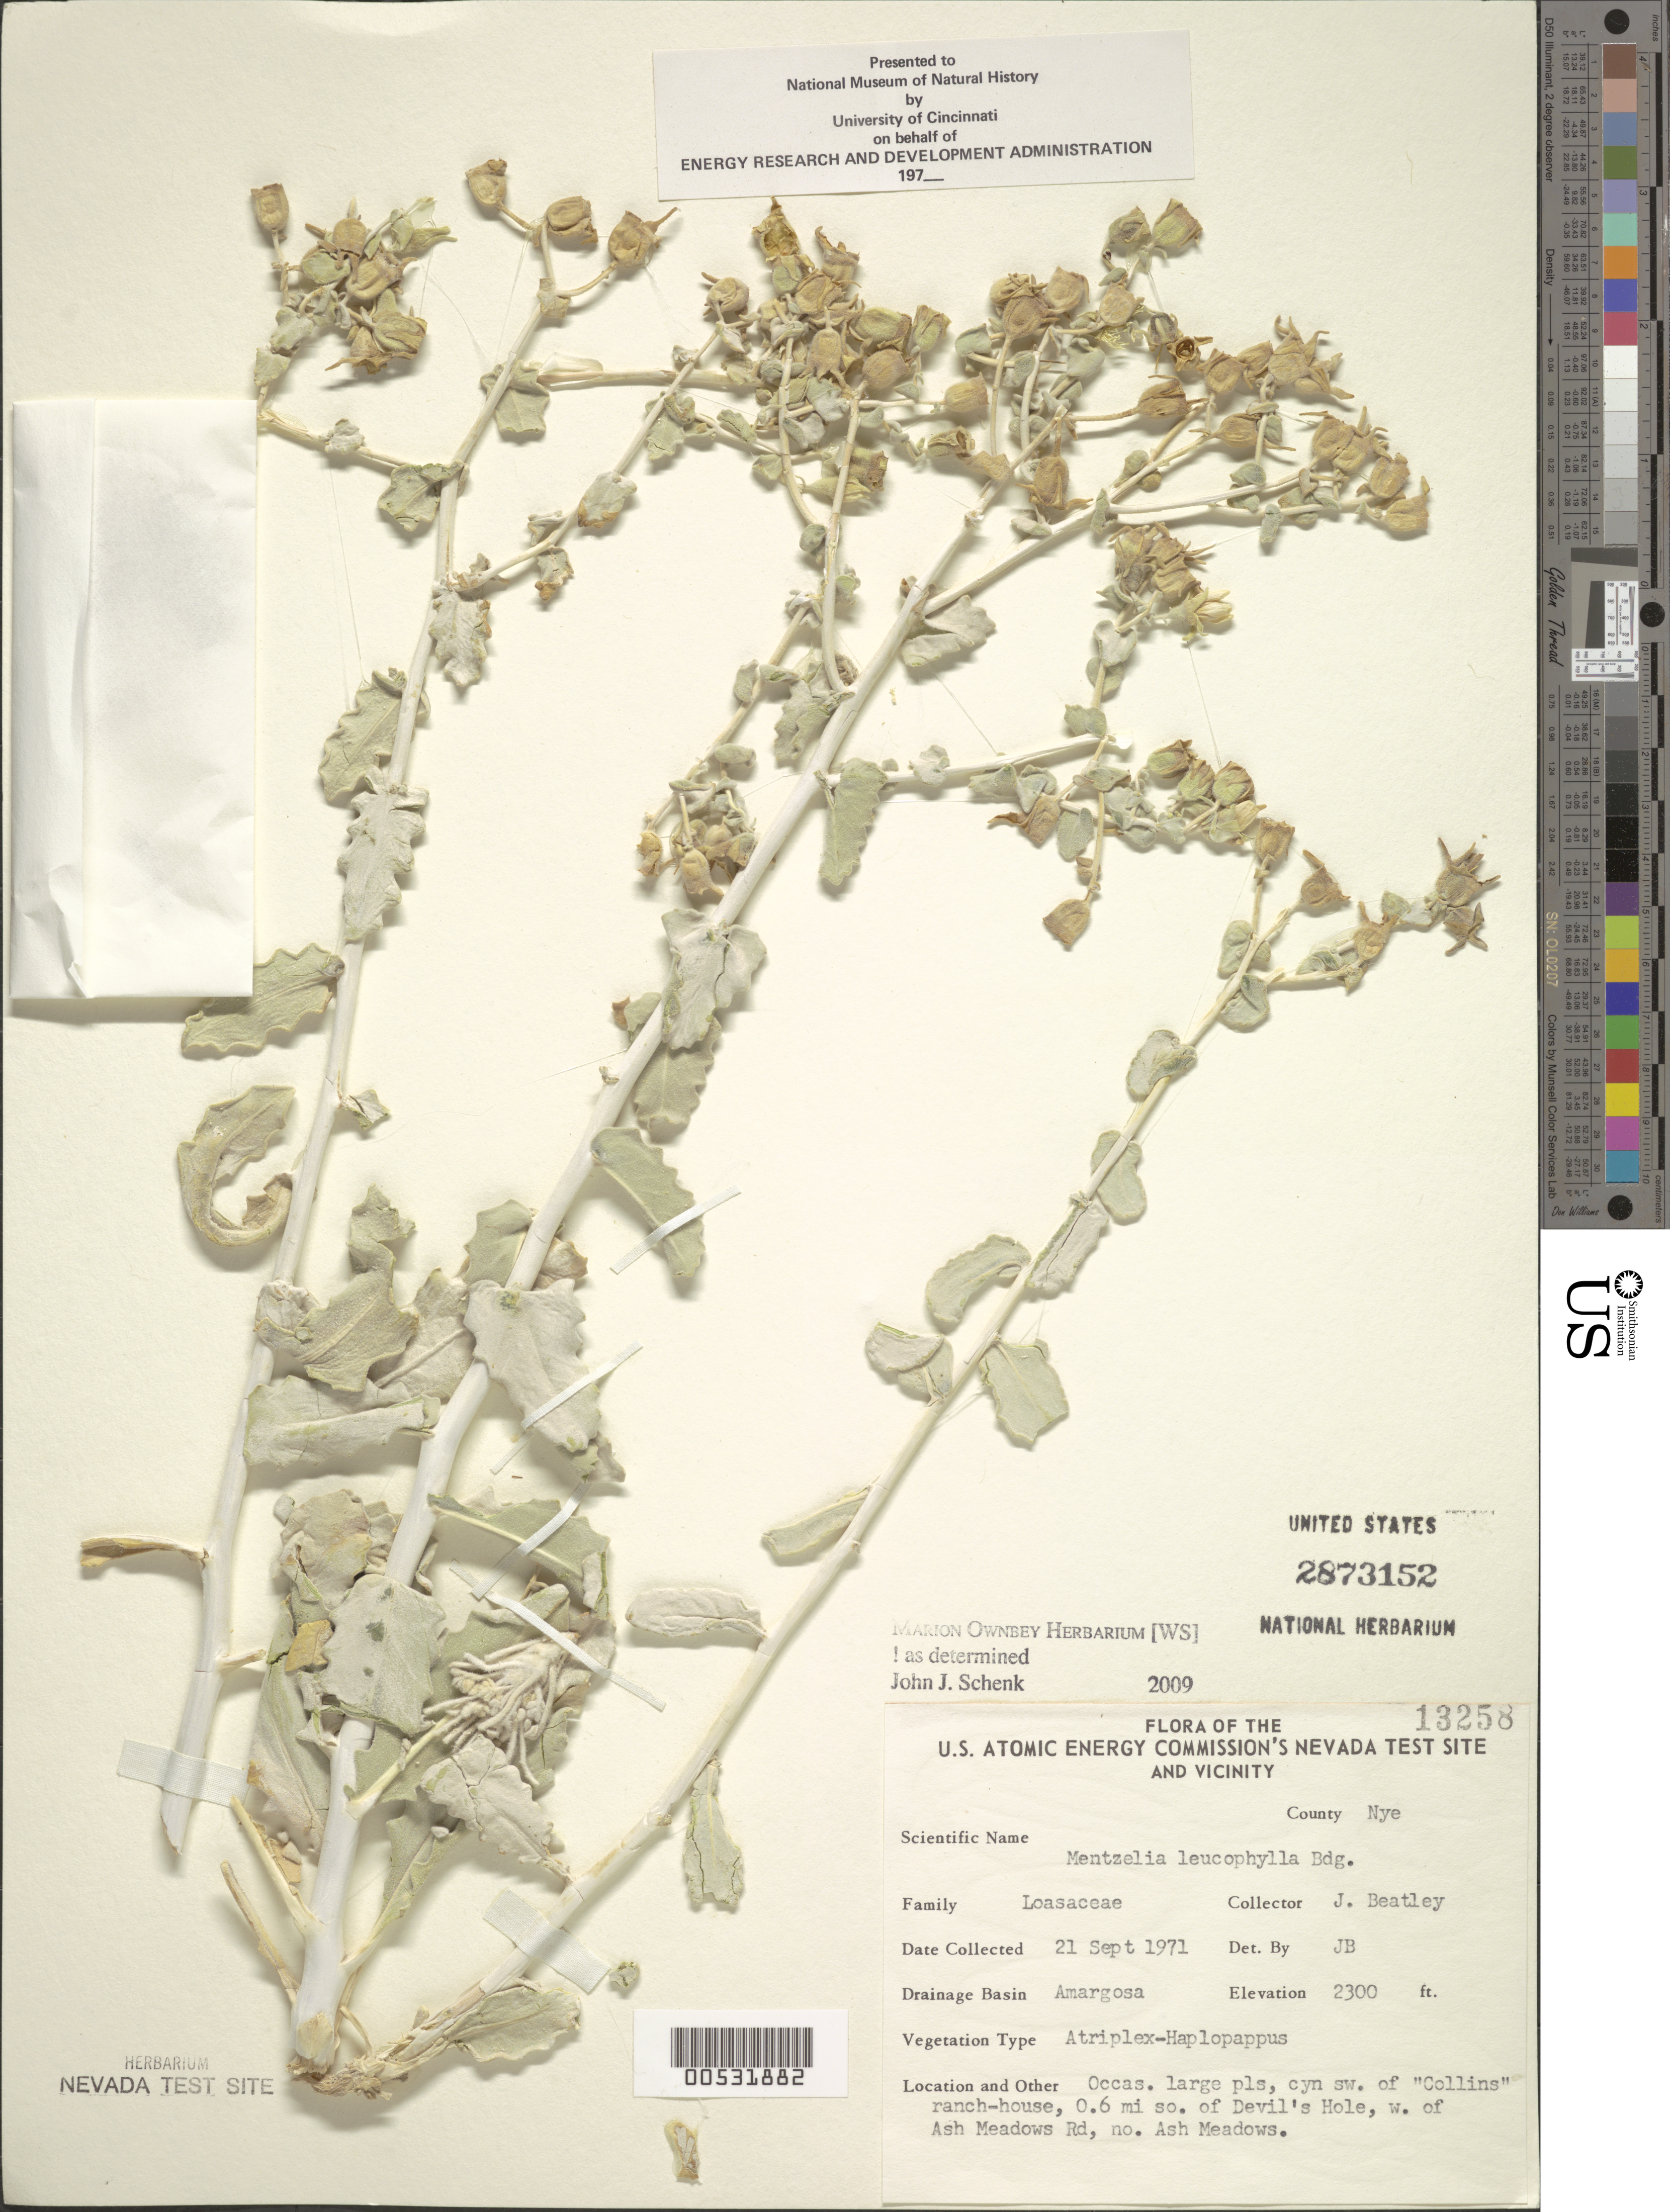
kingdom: Plantae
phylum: Tracheophyta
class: Magnoliopsida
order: Cornales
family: Loasaceae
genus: Mentzelia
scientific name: Mentzelia leucophylla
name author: Brandegee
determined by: Beatley, J. C.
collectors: J. C. Beatley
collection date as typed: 21 Sep 1971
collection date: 1971-09-21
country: United States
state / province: Nevada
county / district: Nye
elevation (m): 701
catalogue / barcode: US 2873152